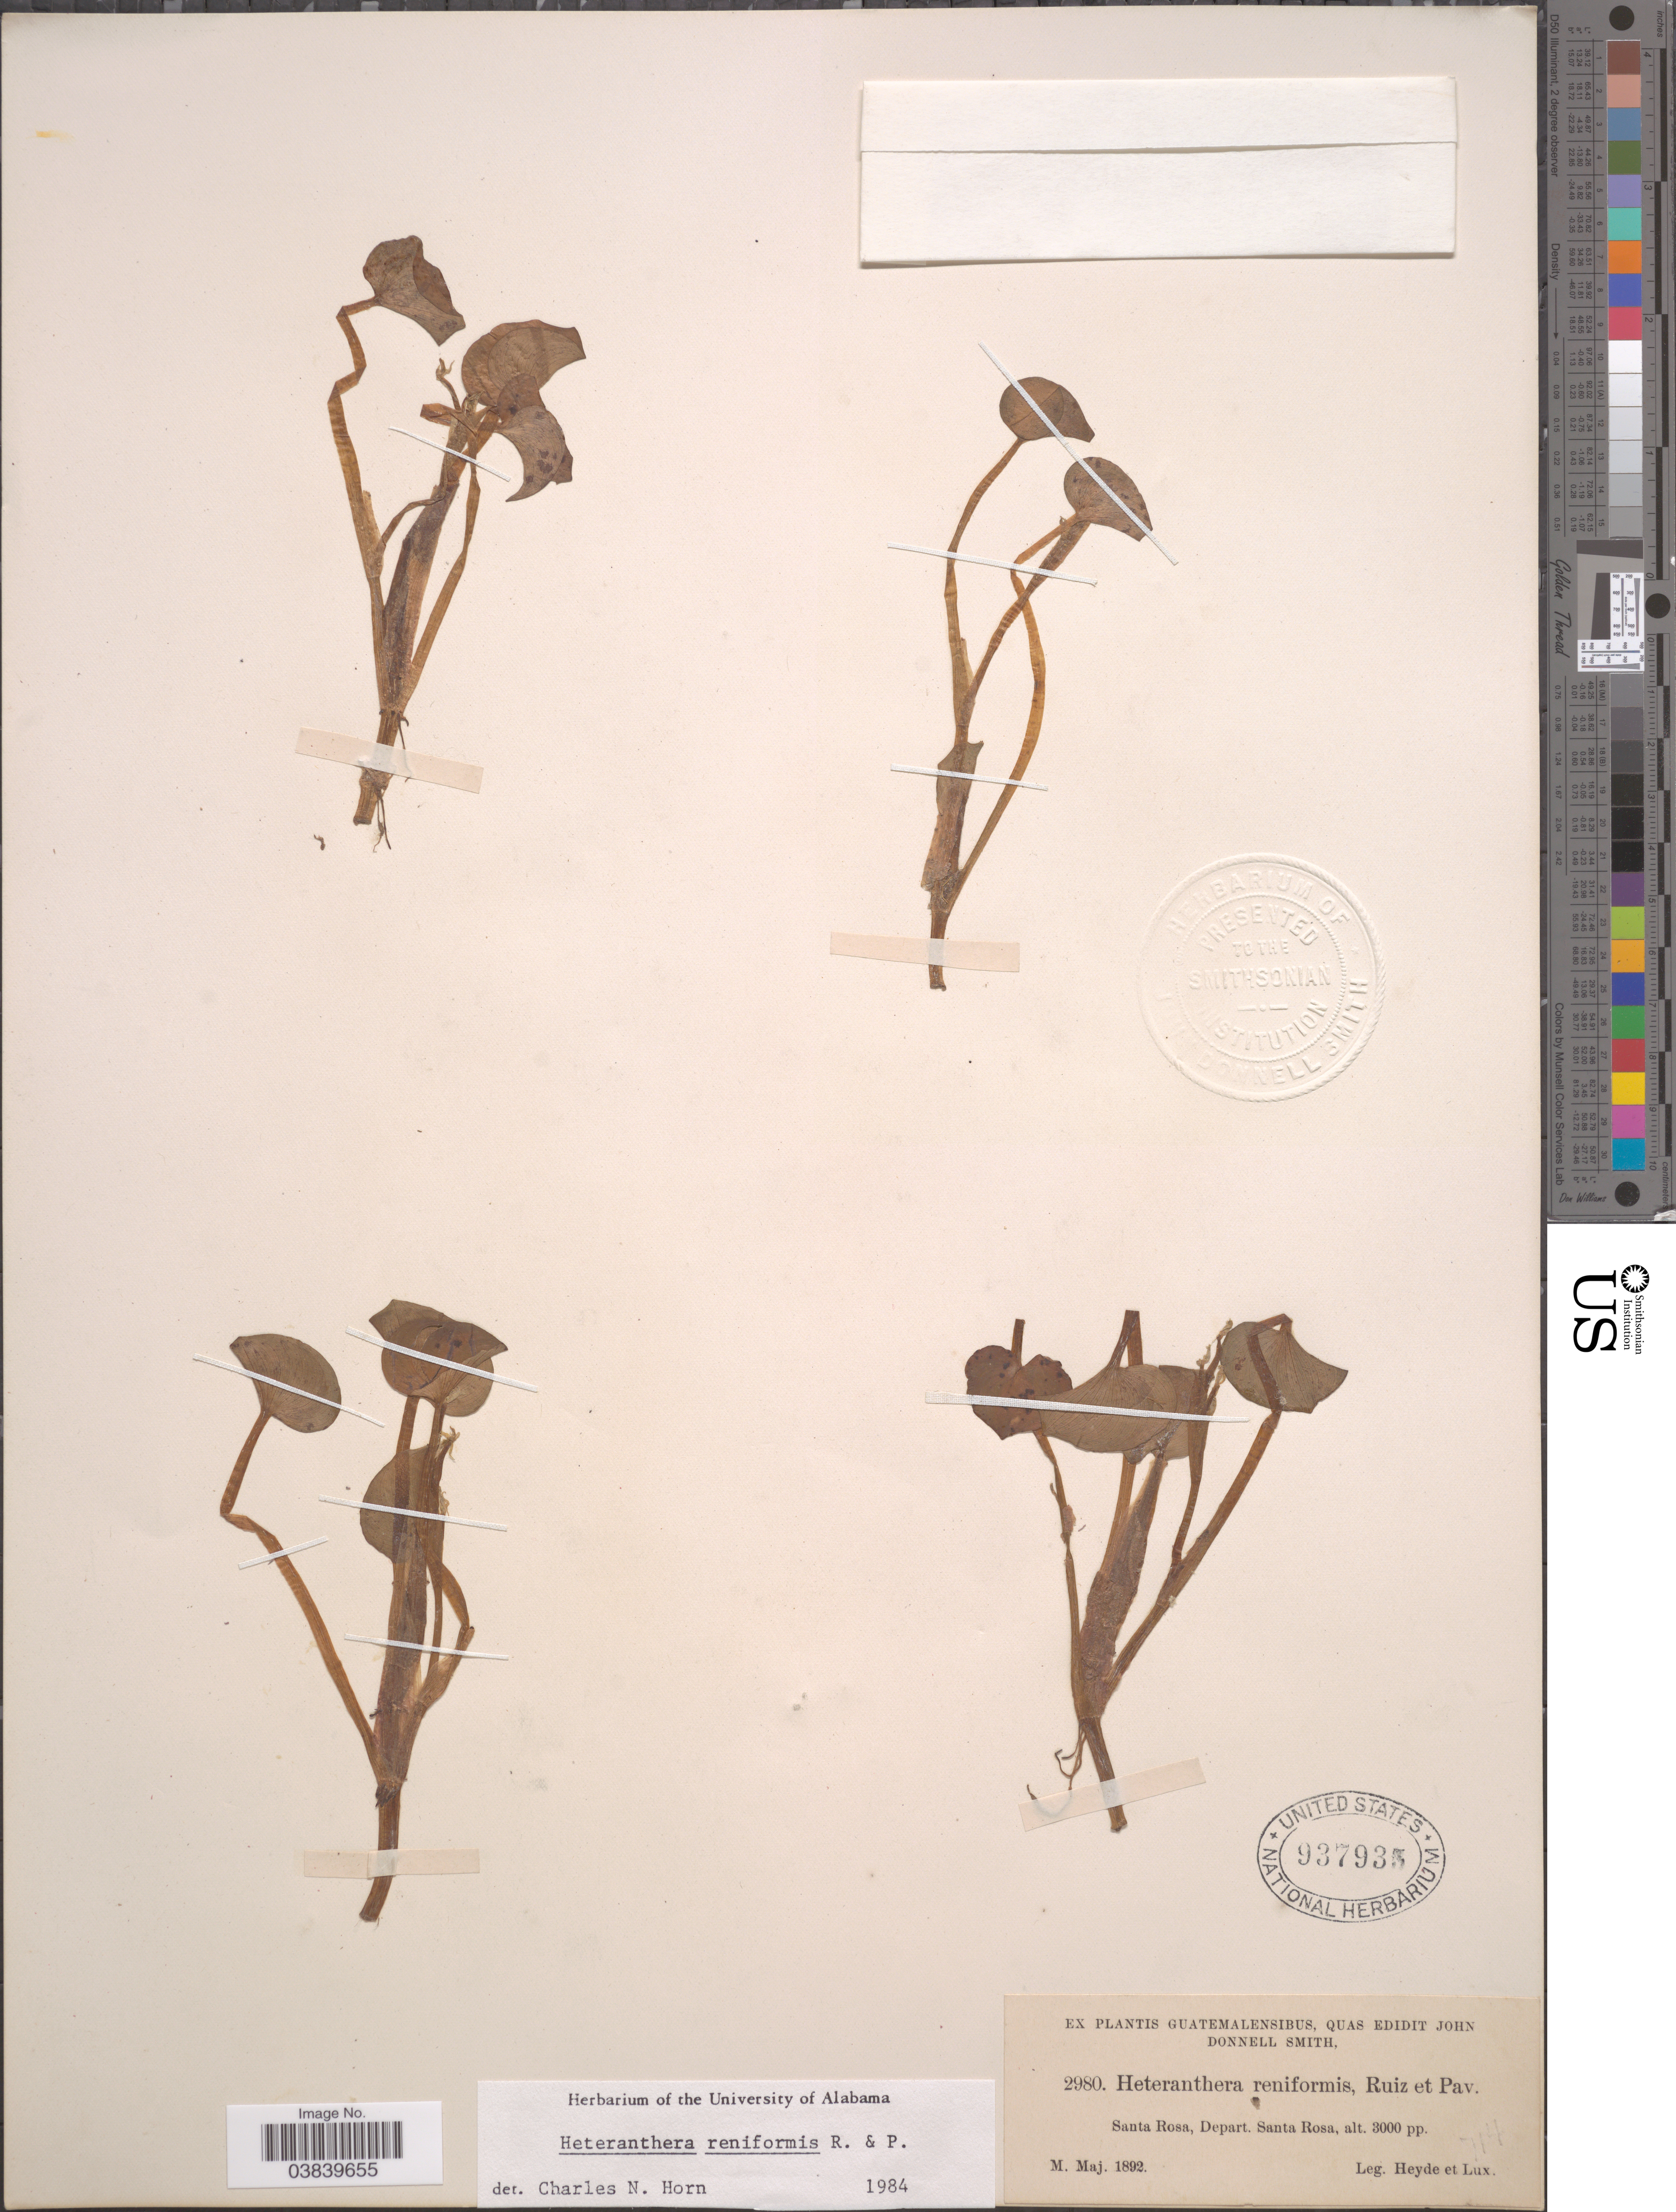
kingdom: Plantae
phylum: Tracheophyta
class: Liliopsida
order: Commelinales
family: Pontederiaceae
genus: Heteranthera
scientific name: Heteranthera reniformis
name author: Ruiz & Pav.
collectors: Heyde & Lux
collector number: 2980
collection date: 1892-05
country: Guatemala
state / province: Santa Rosa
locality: Santa Rosa, Depart. Santa Rosa.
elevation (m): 914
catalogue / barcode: US 937935